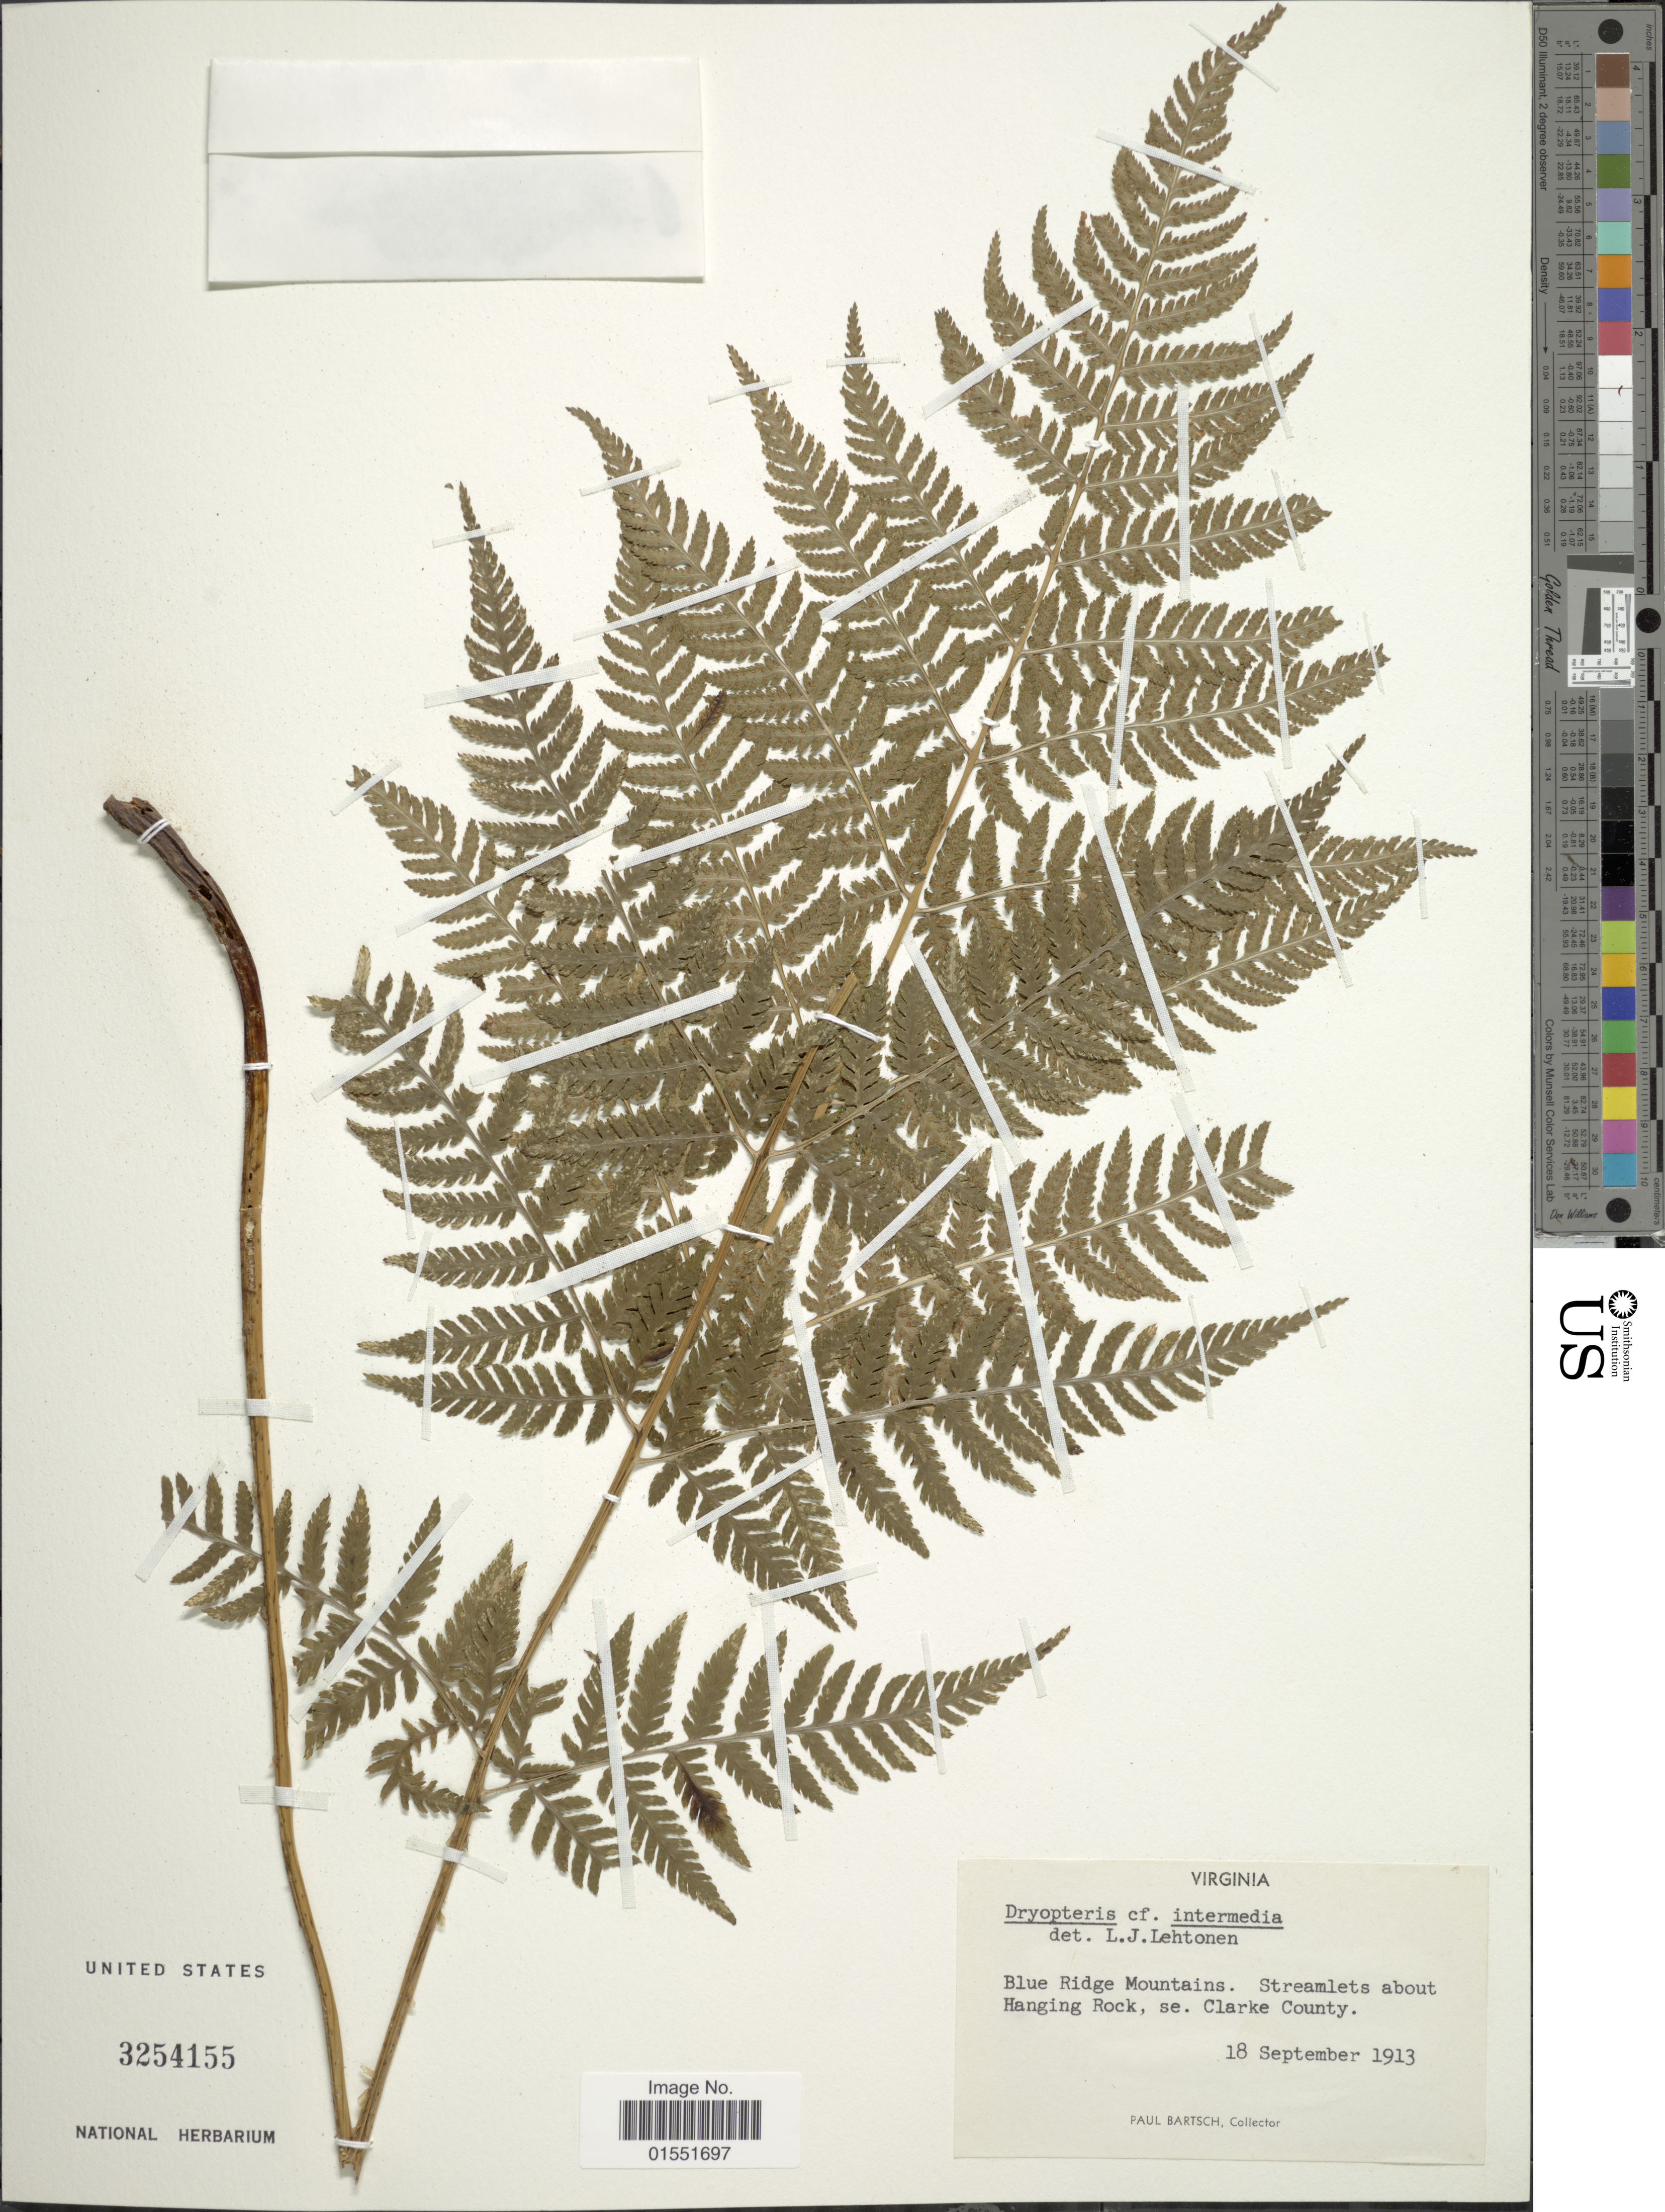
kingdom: Plantae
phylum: Tracheophyta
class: Polypodiopsida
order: Polypodiales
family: Dryopteridaceae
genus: Dryopteris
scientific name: Dryopteris intermedia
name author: (Muhl.) A. Gray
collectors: P. Bartsch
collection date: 1913-09-18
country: United States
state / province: Virginia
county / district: Clarke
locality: Blue Ridge Mountains. Streamlets about Hanging Rock, se. Clarke County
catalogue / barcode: US 3254155